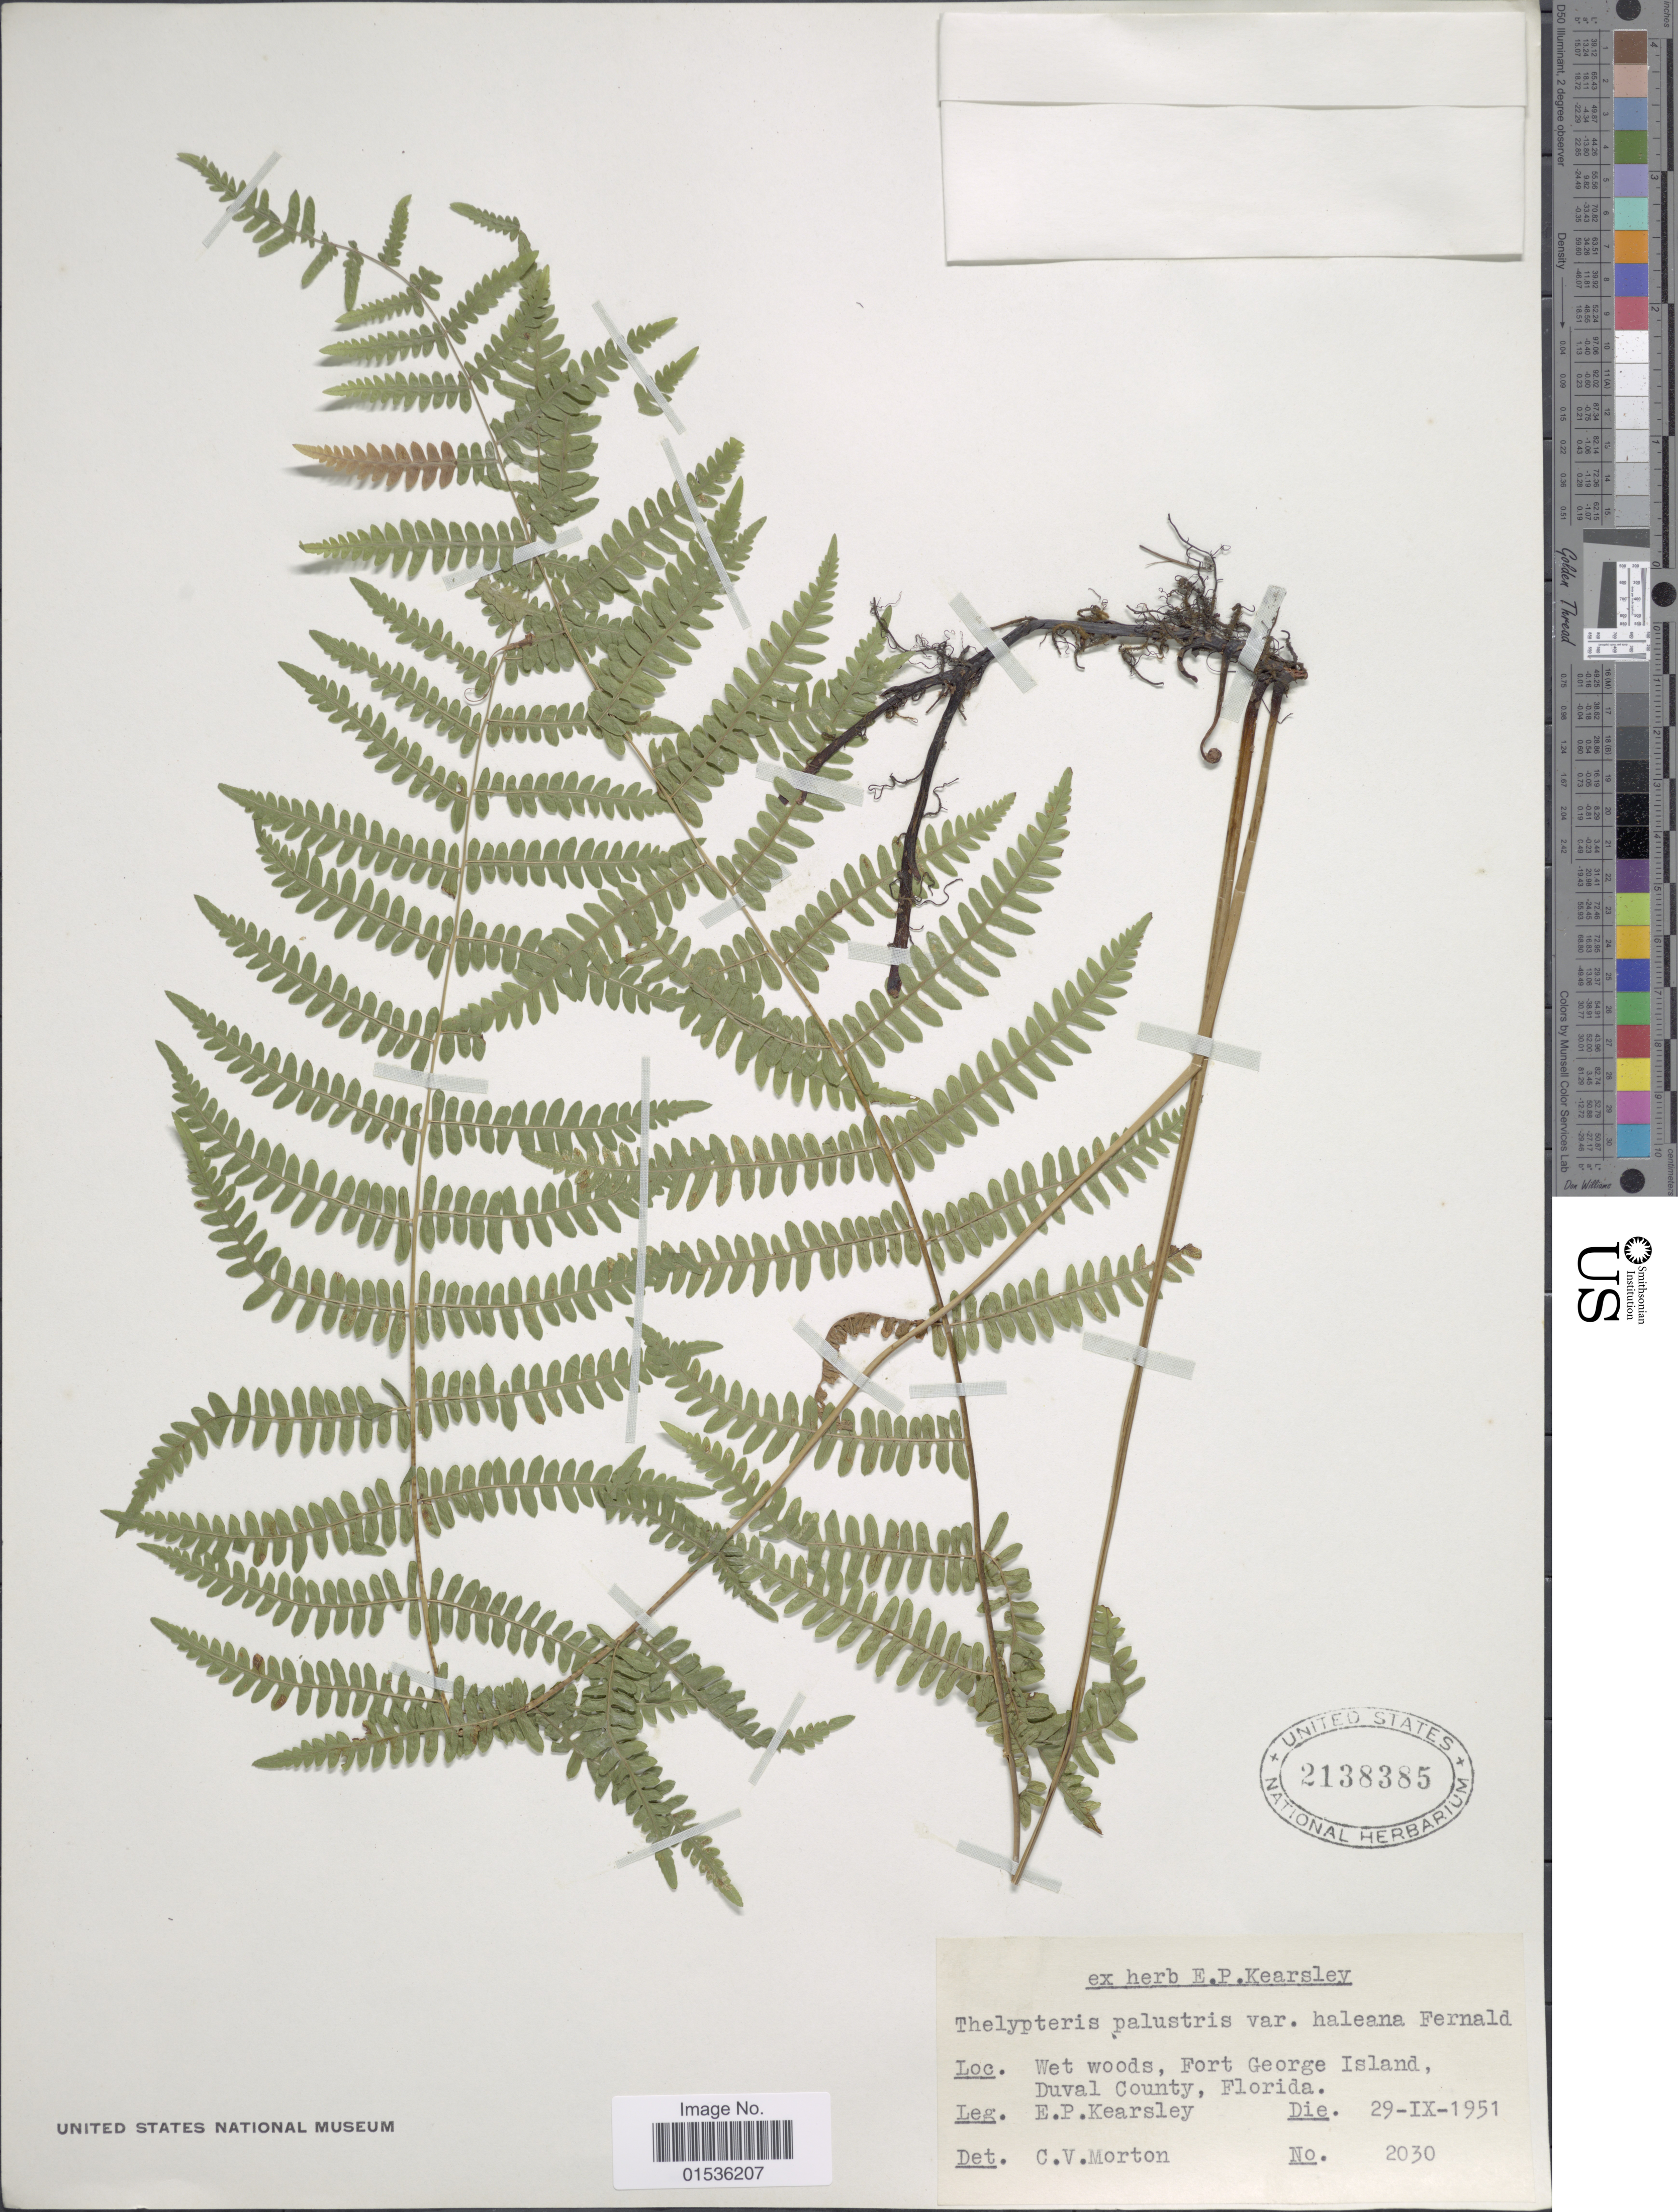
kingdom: Plantae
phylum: Tracheophyta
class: Polypodiopsida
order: Polypodiales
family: Thelypteridaceae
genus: Phegopteris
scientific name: Phegopteris connectilis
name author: (Michx.) Watt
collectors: E. Kearsley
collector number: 2030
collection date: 1951-09-29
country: United States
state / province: Florida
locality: Wet woods, Fort George Island, Duval County, Florida.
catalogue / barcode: US 2138385